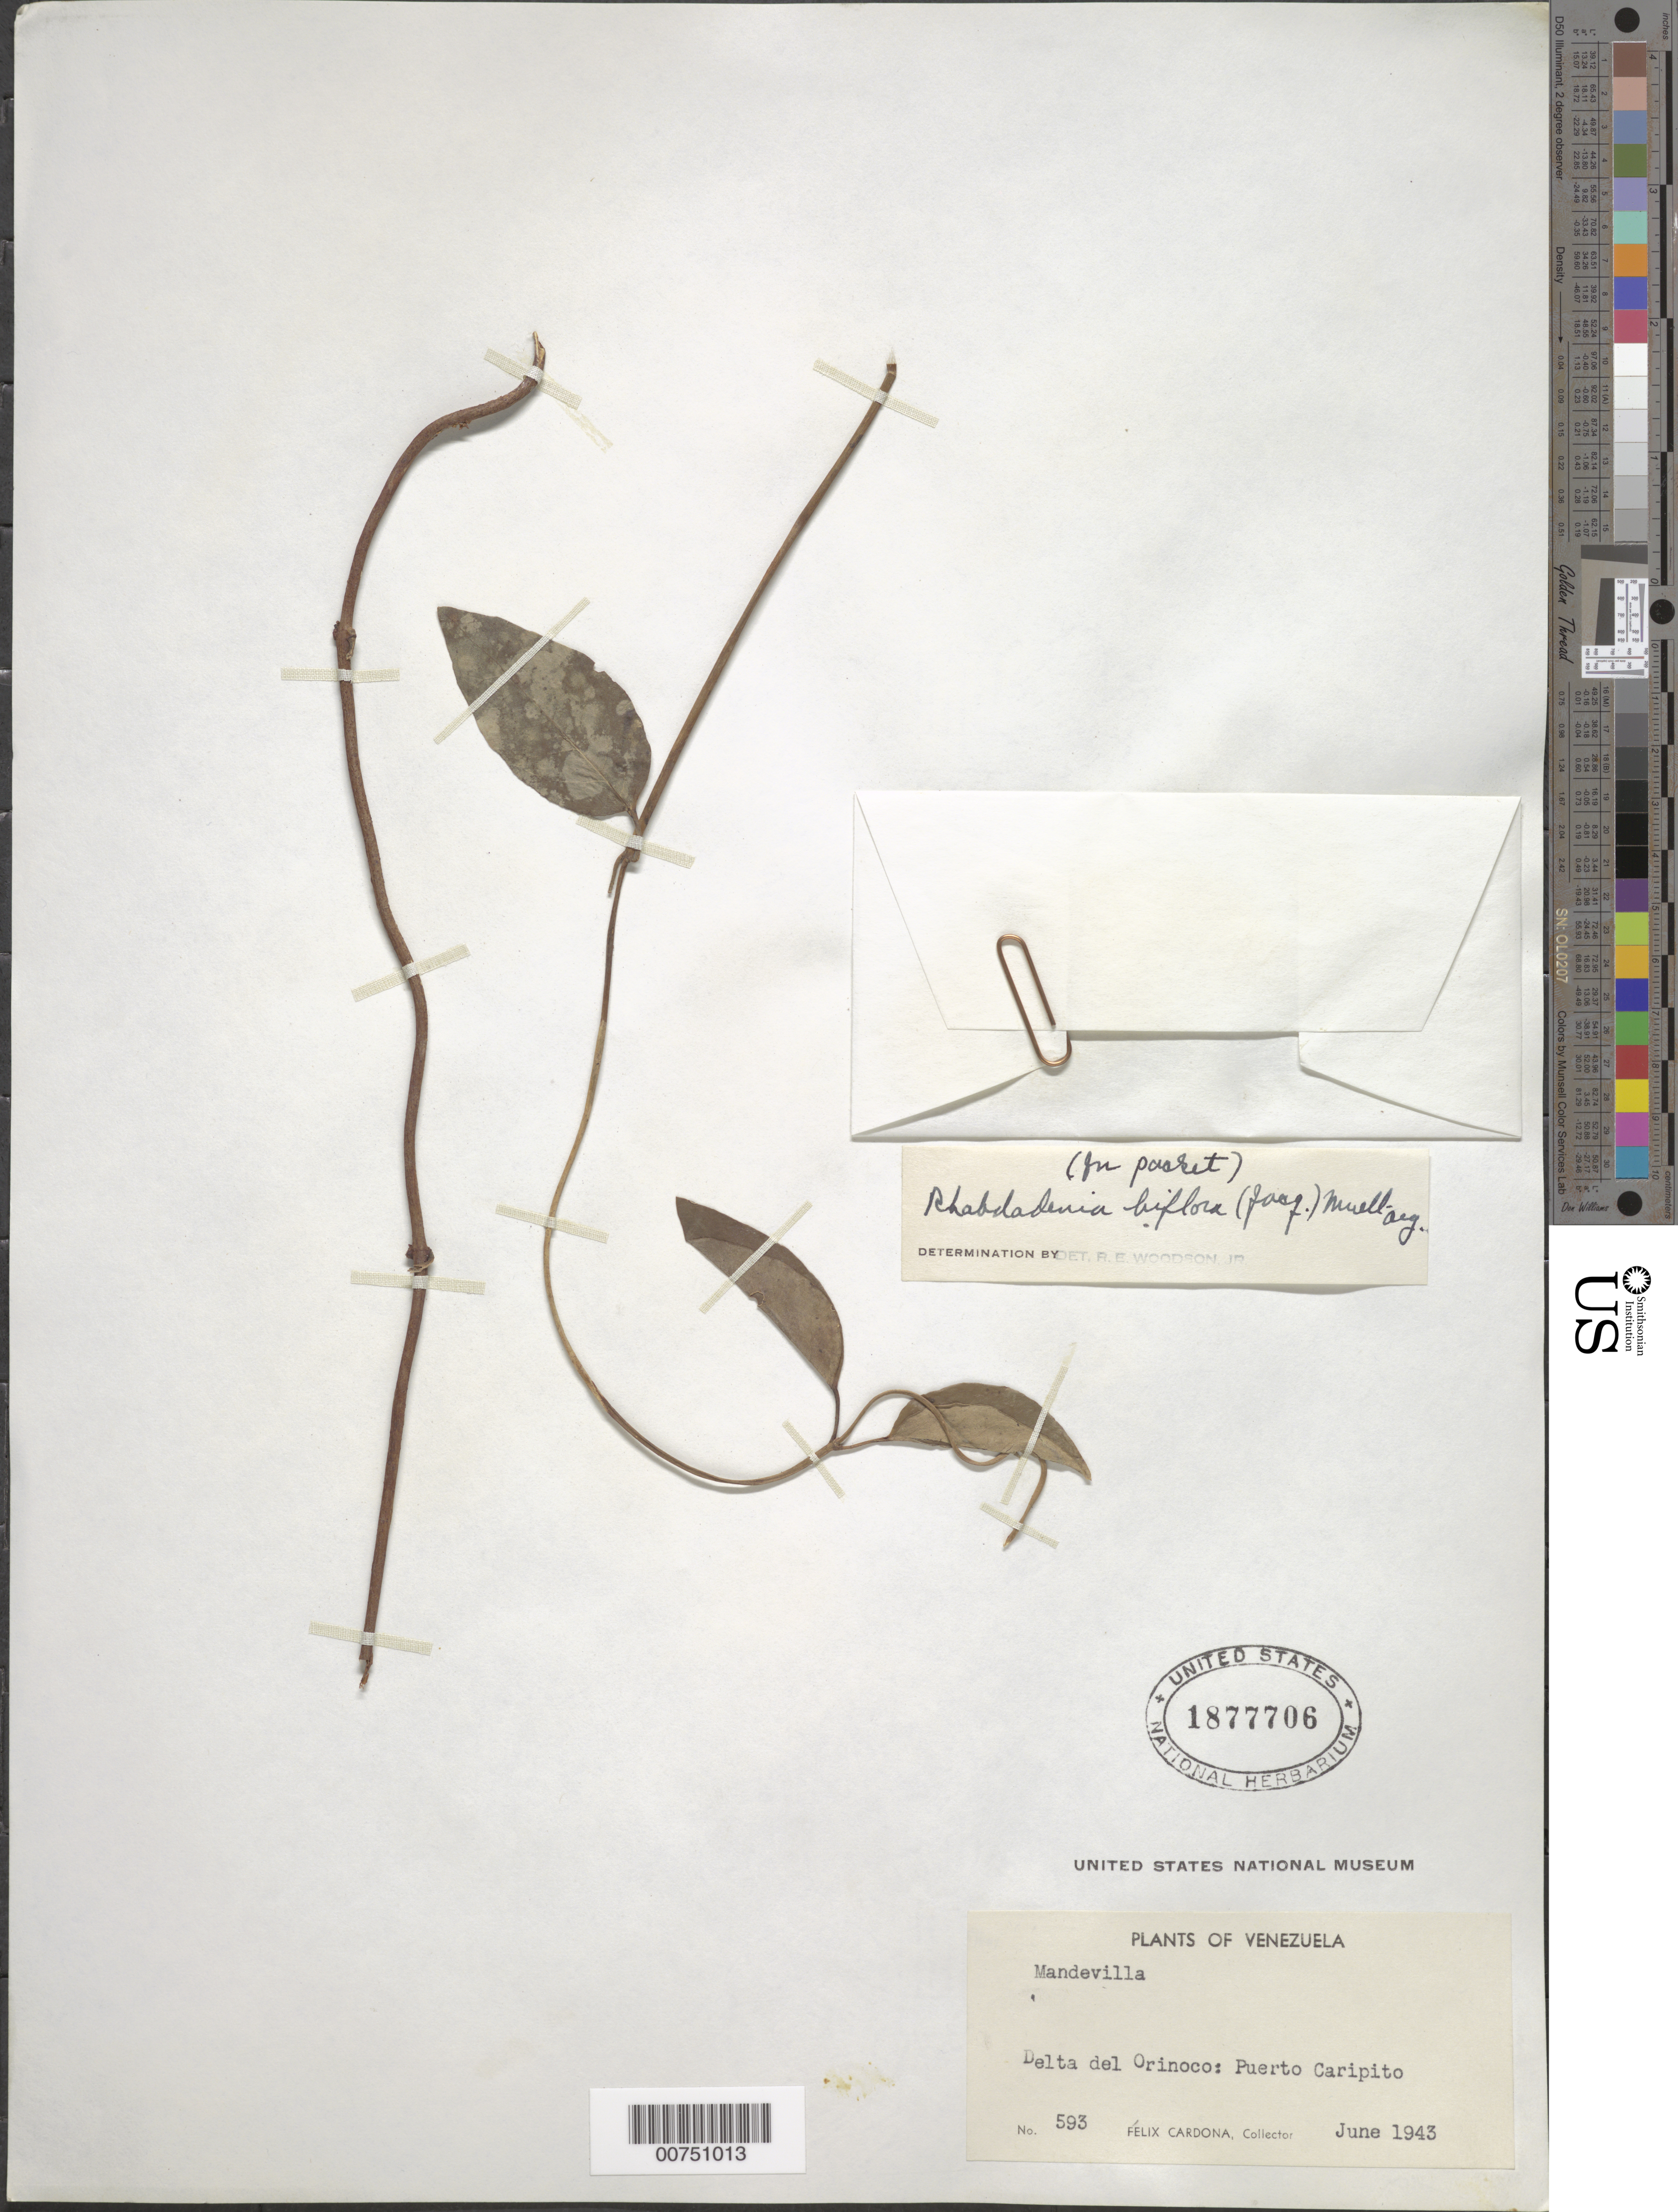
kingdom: Plantae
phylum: Tracheophyta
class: Magnoliopsida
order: Gentianales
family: Apocynaceae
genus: Rhabdadenia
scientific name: Rhabdadenia biflora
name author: (Jacq.) Müll. Arg.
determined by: Woodson, R. E., Jr.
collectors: F. Cardona Puig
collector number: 593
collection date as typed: Jun-43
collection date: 1943-06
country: Venezuela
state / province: Delta Amacuro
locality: Delta del Orinoco, Puerto Caripito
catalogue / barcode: US 1877706